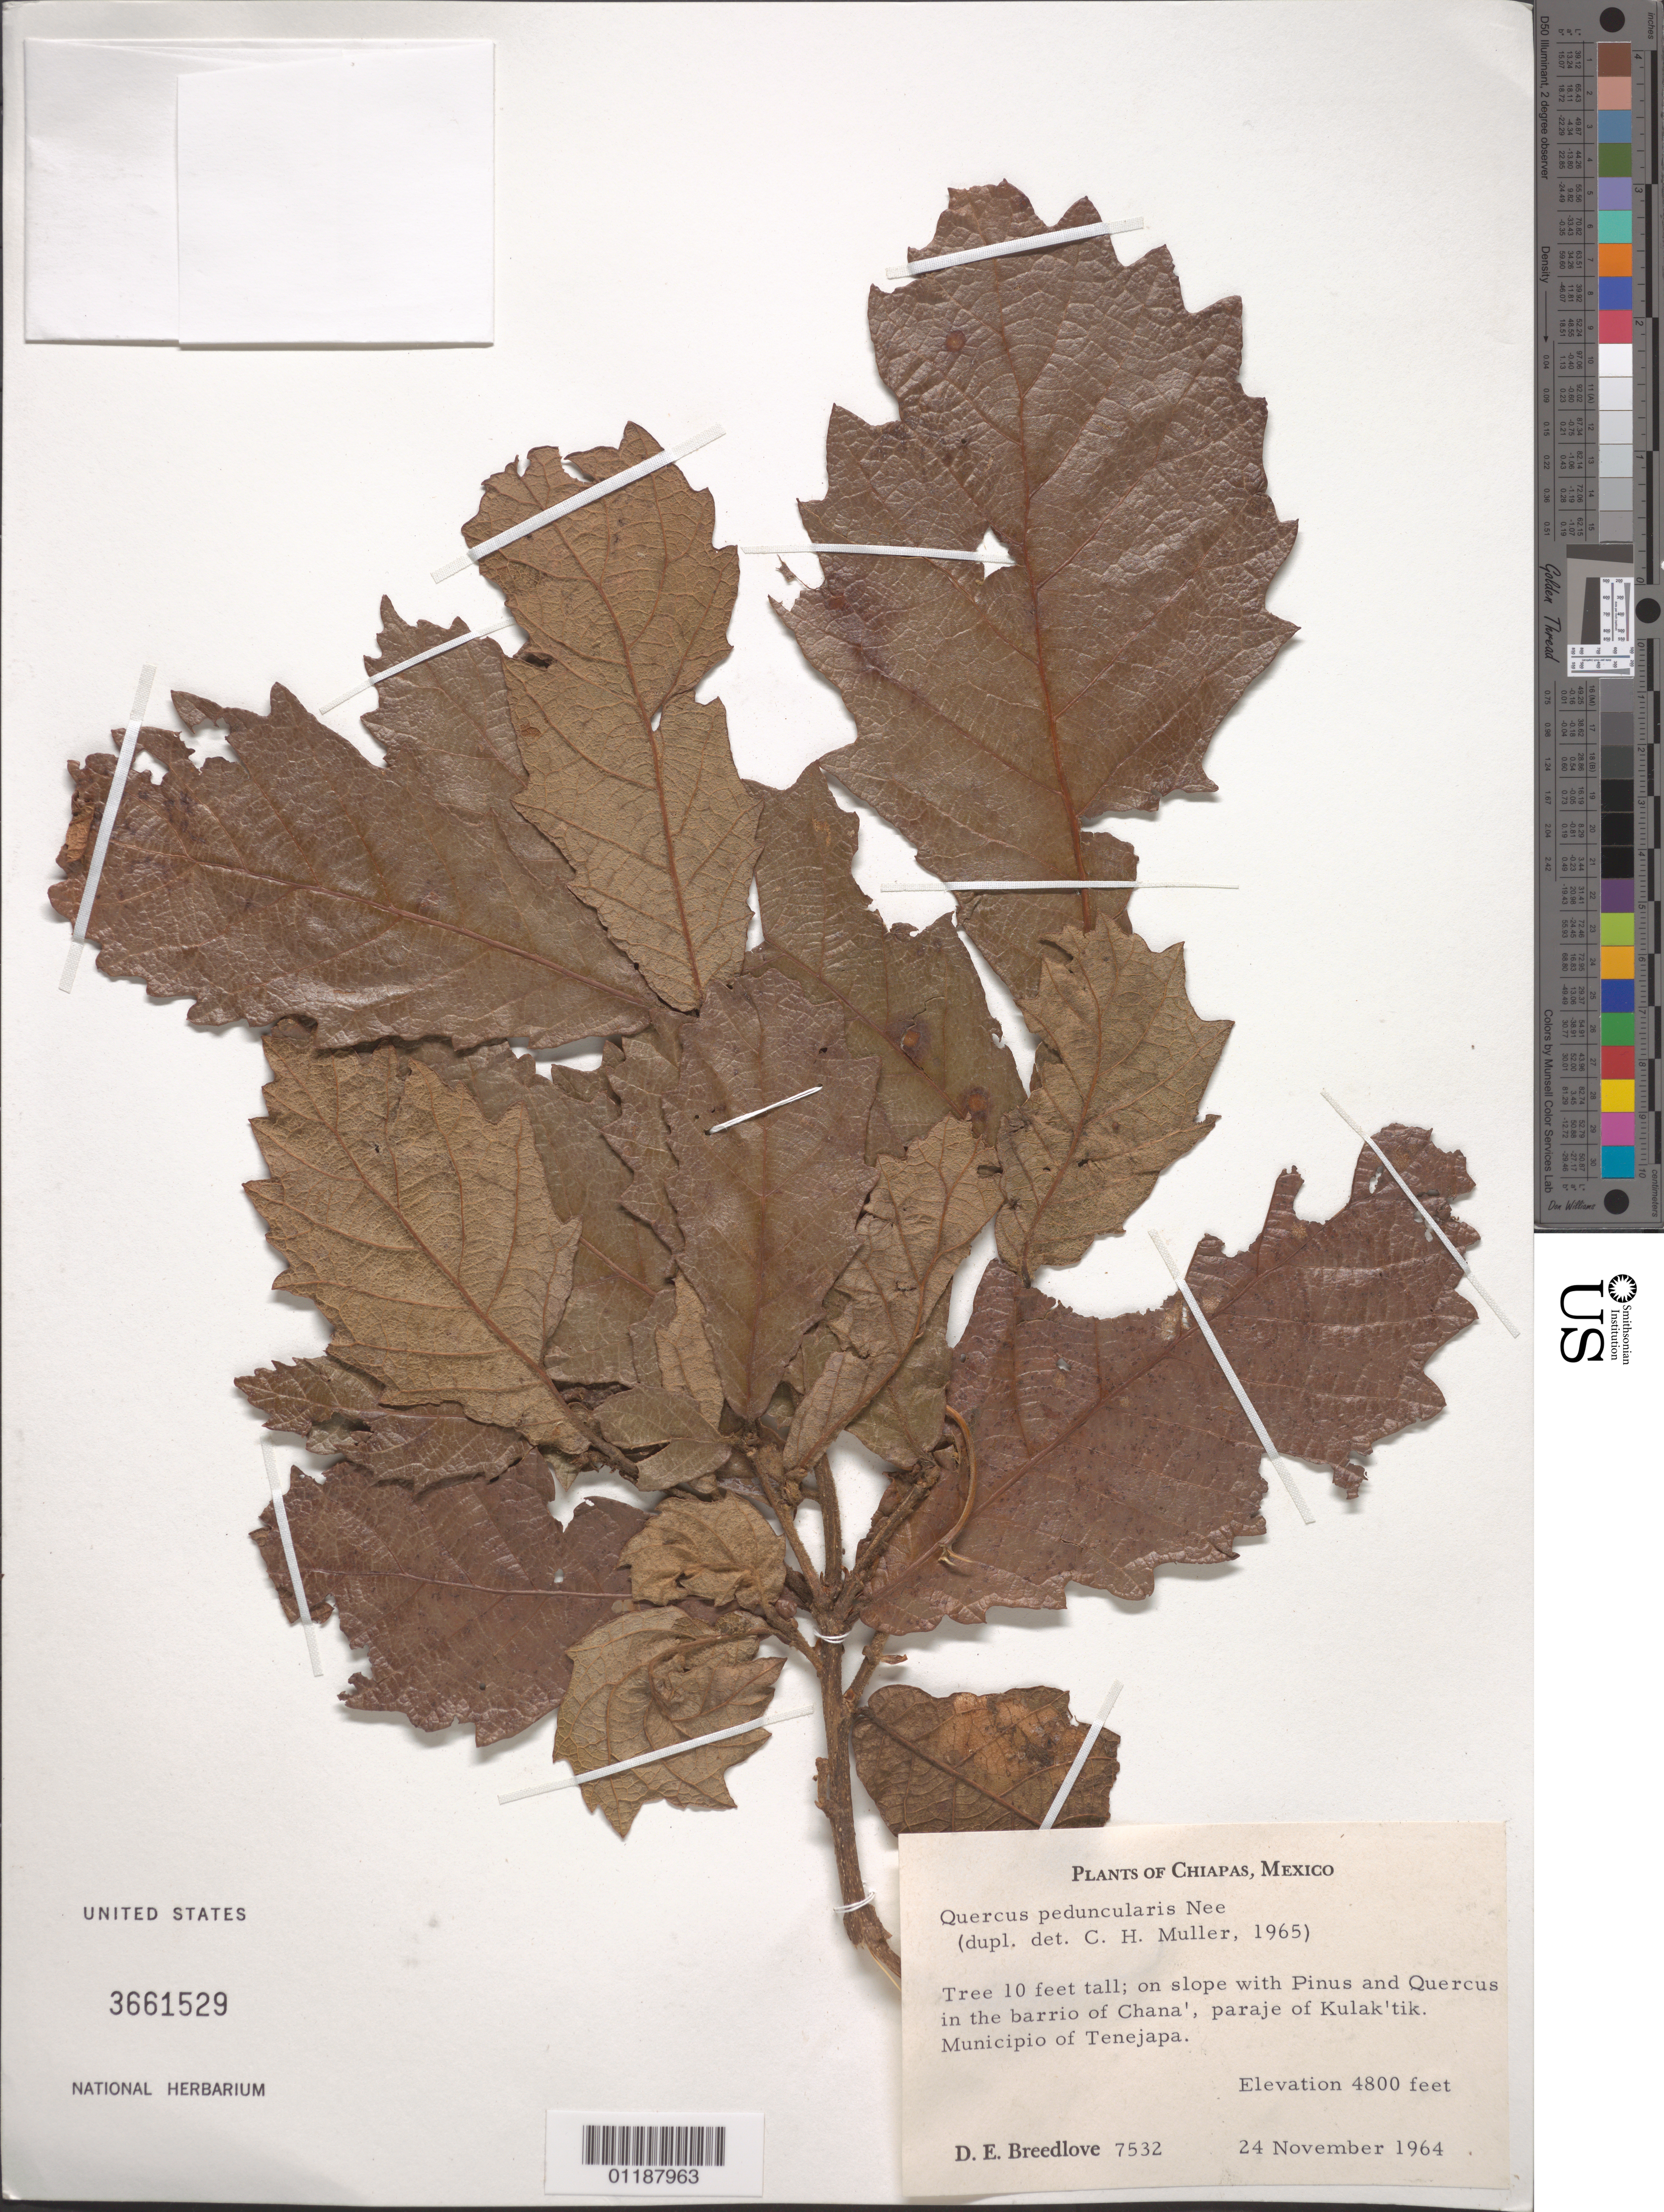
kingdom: Plantae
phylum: Tracheophyta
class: Magnoliopsida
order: Fagales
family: Fagaceae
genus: Quercus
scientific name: Quercus peduncularis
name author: Née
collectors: D. E. Breedlove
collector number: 7532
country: Mexico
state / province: Chiapas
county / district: Tenejapa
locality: paraje of Kulak 'tik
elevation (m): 1463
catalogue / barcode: US 3661529